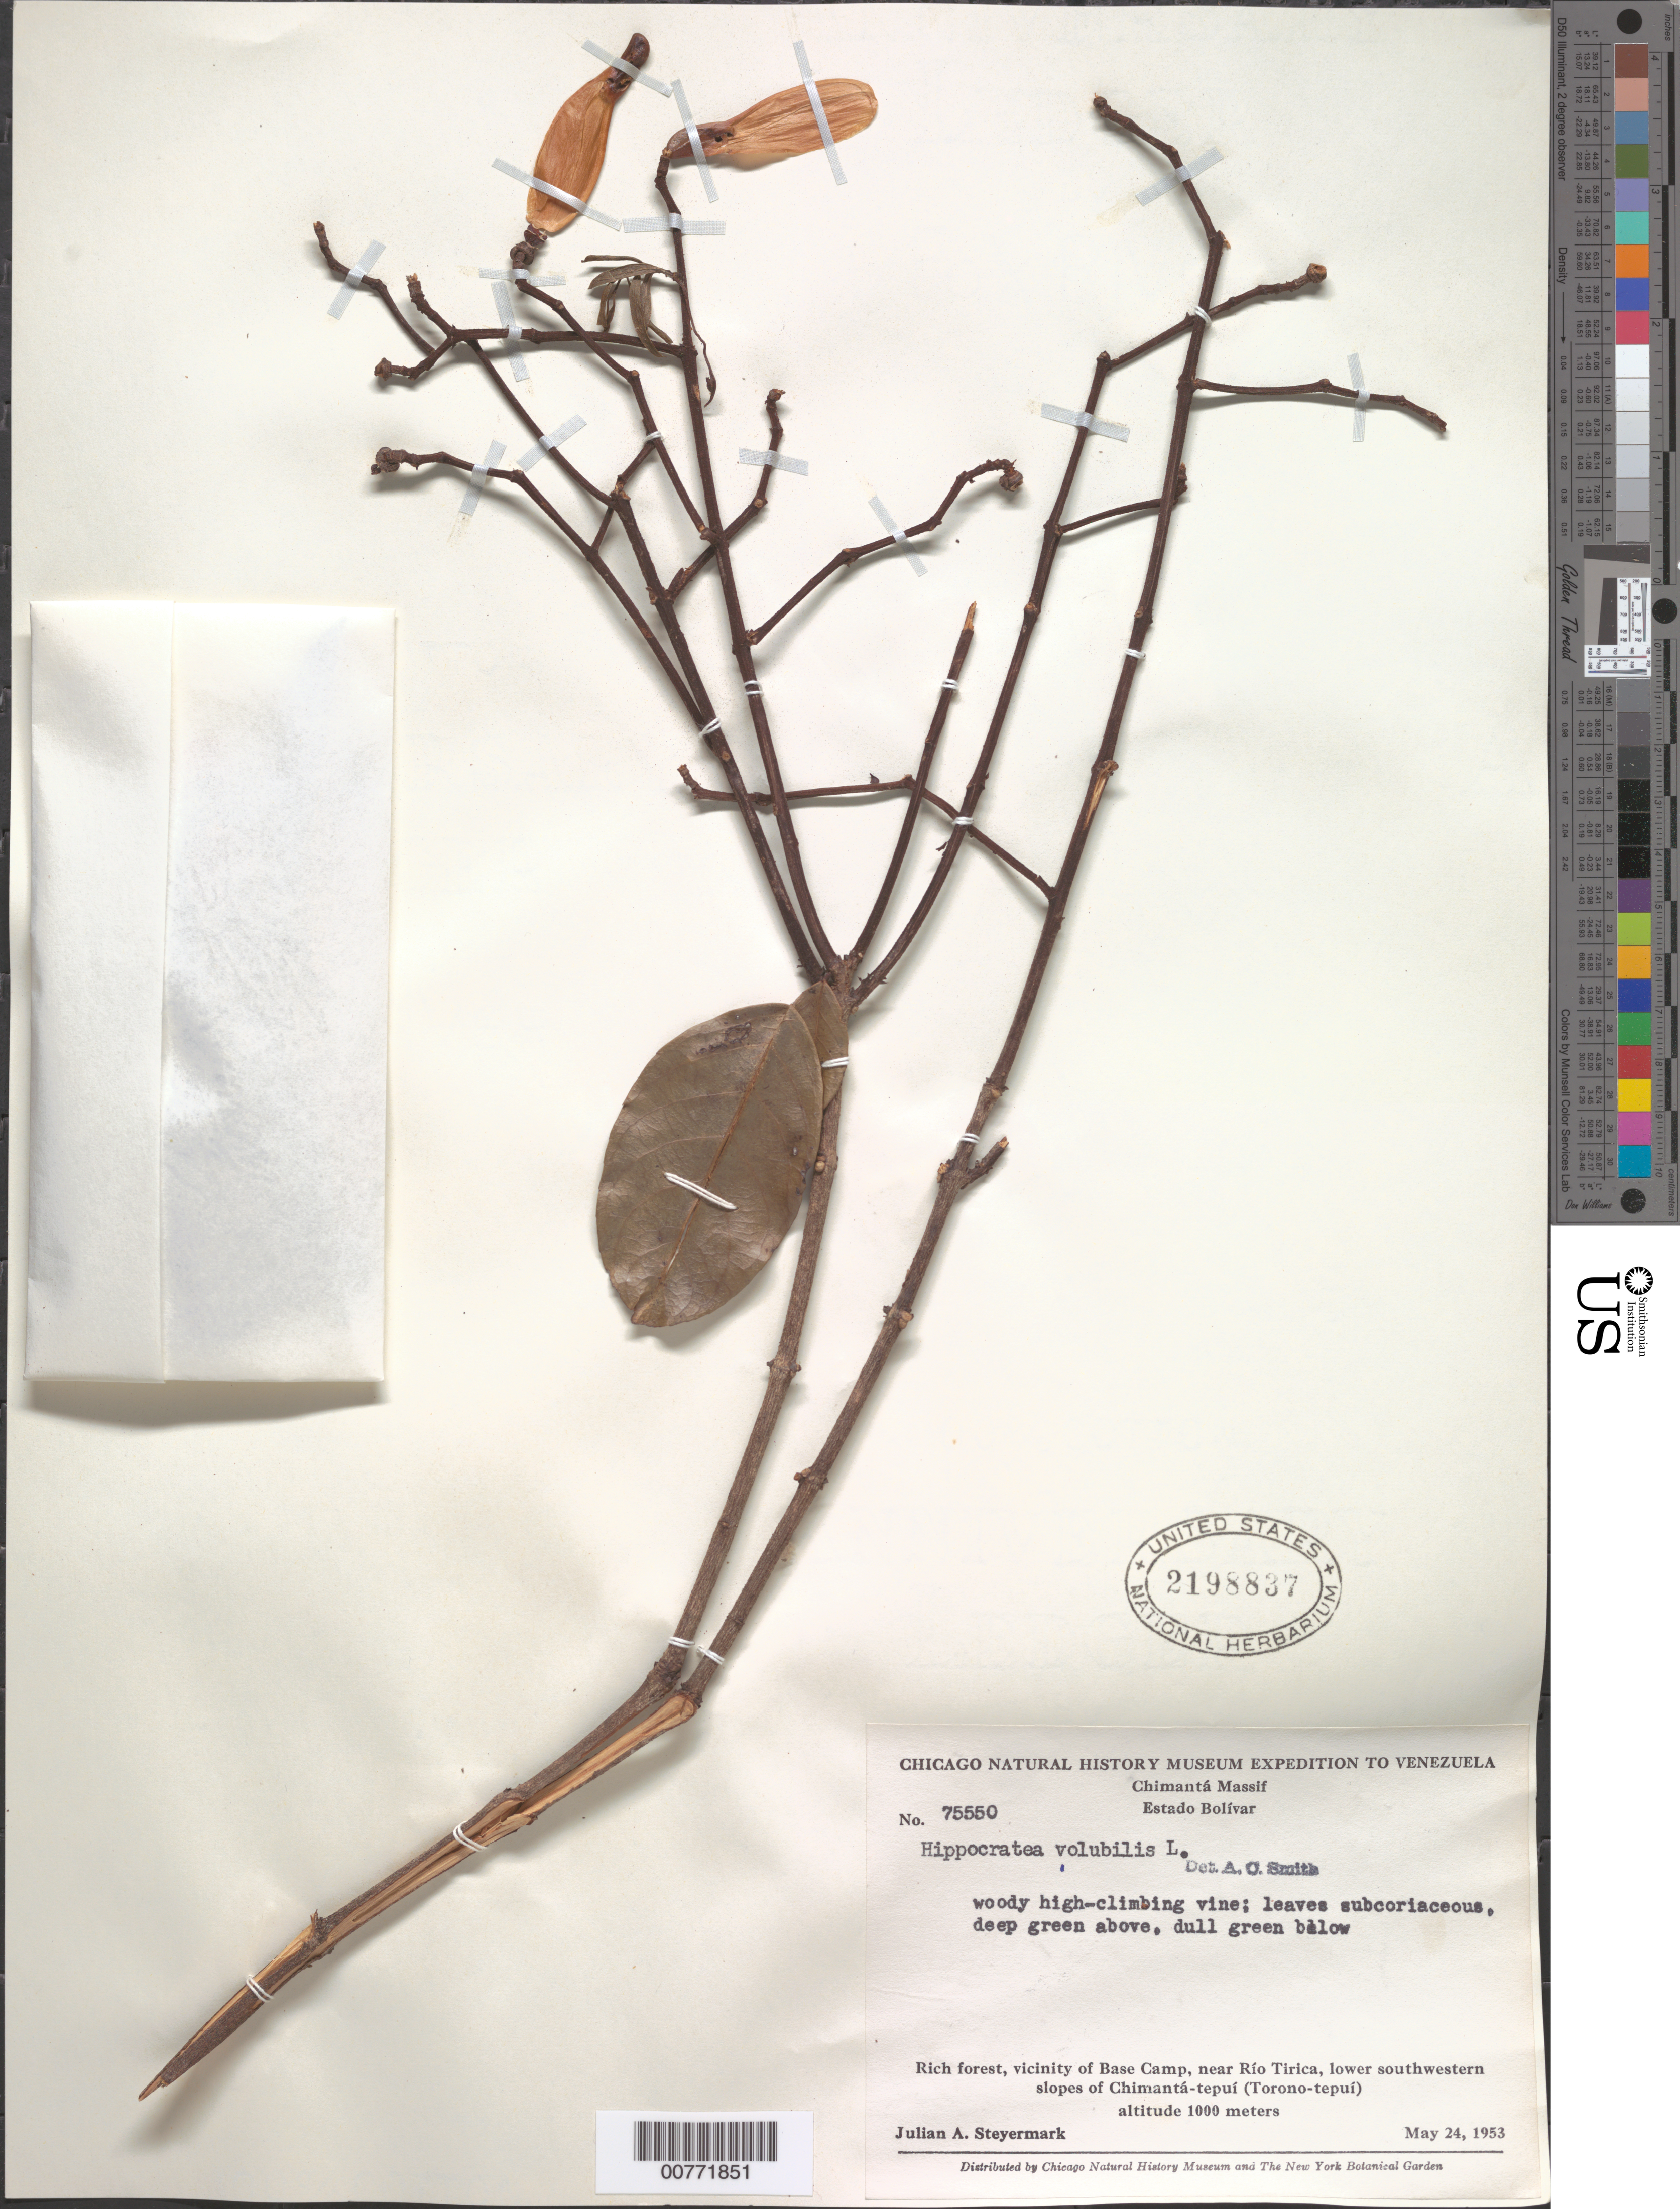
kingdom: Plantae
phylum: Tracheophyta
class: Magnoliopsida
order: Celastrales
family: Celastraceae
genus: Hippocratea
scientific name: Hippocratea volubilis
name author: L.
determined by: Smith, A. C.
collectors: J. Steyermark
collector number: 75550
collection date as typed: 24-May-53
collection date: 1953-05-24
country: Venezuela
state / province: Bolívar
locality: Chimantá-tepuí (Torono-tepuí), Chimantá Massif, near Río Tirica, lower SW slopes of tepuí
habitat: Rich forest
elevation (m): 1000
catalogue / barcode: US 2198837